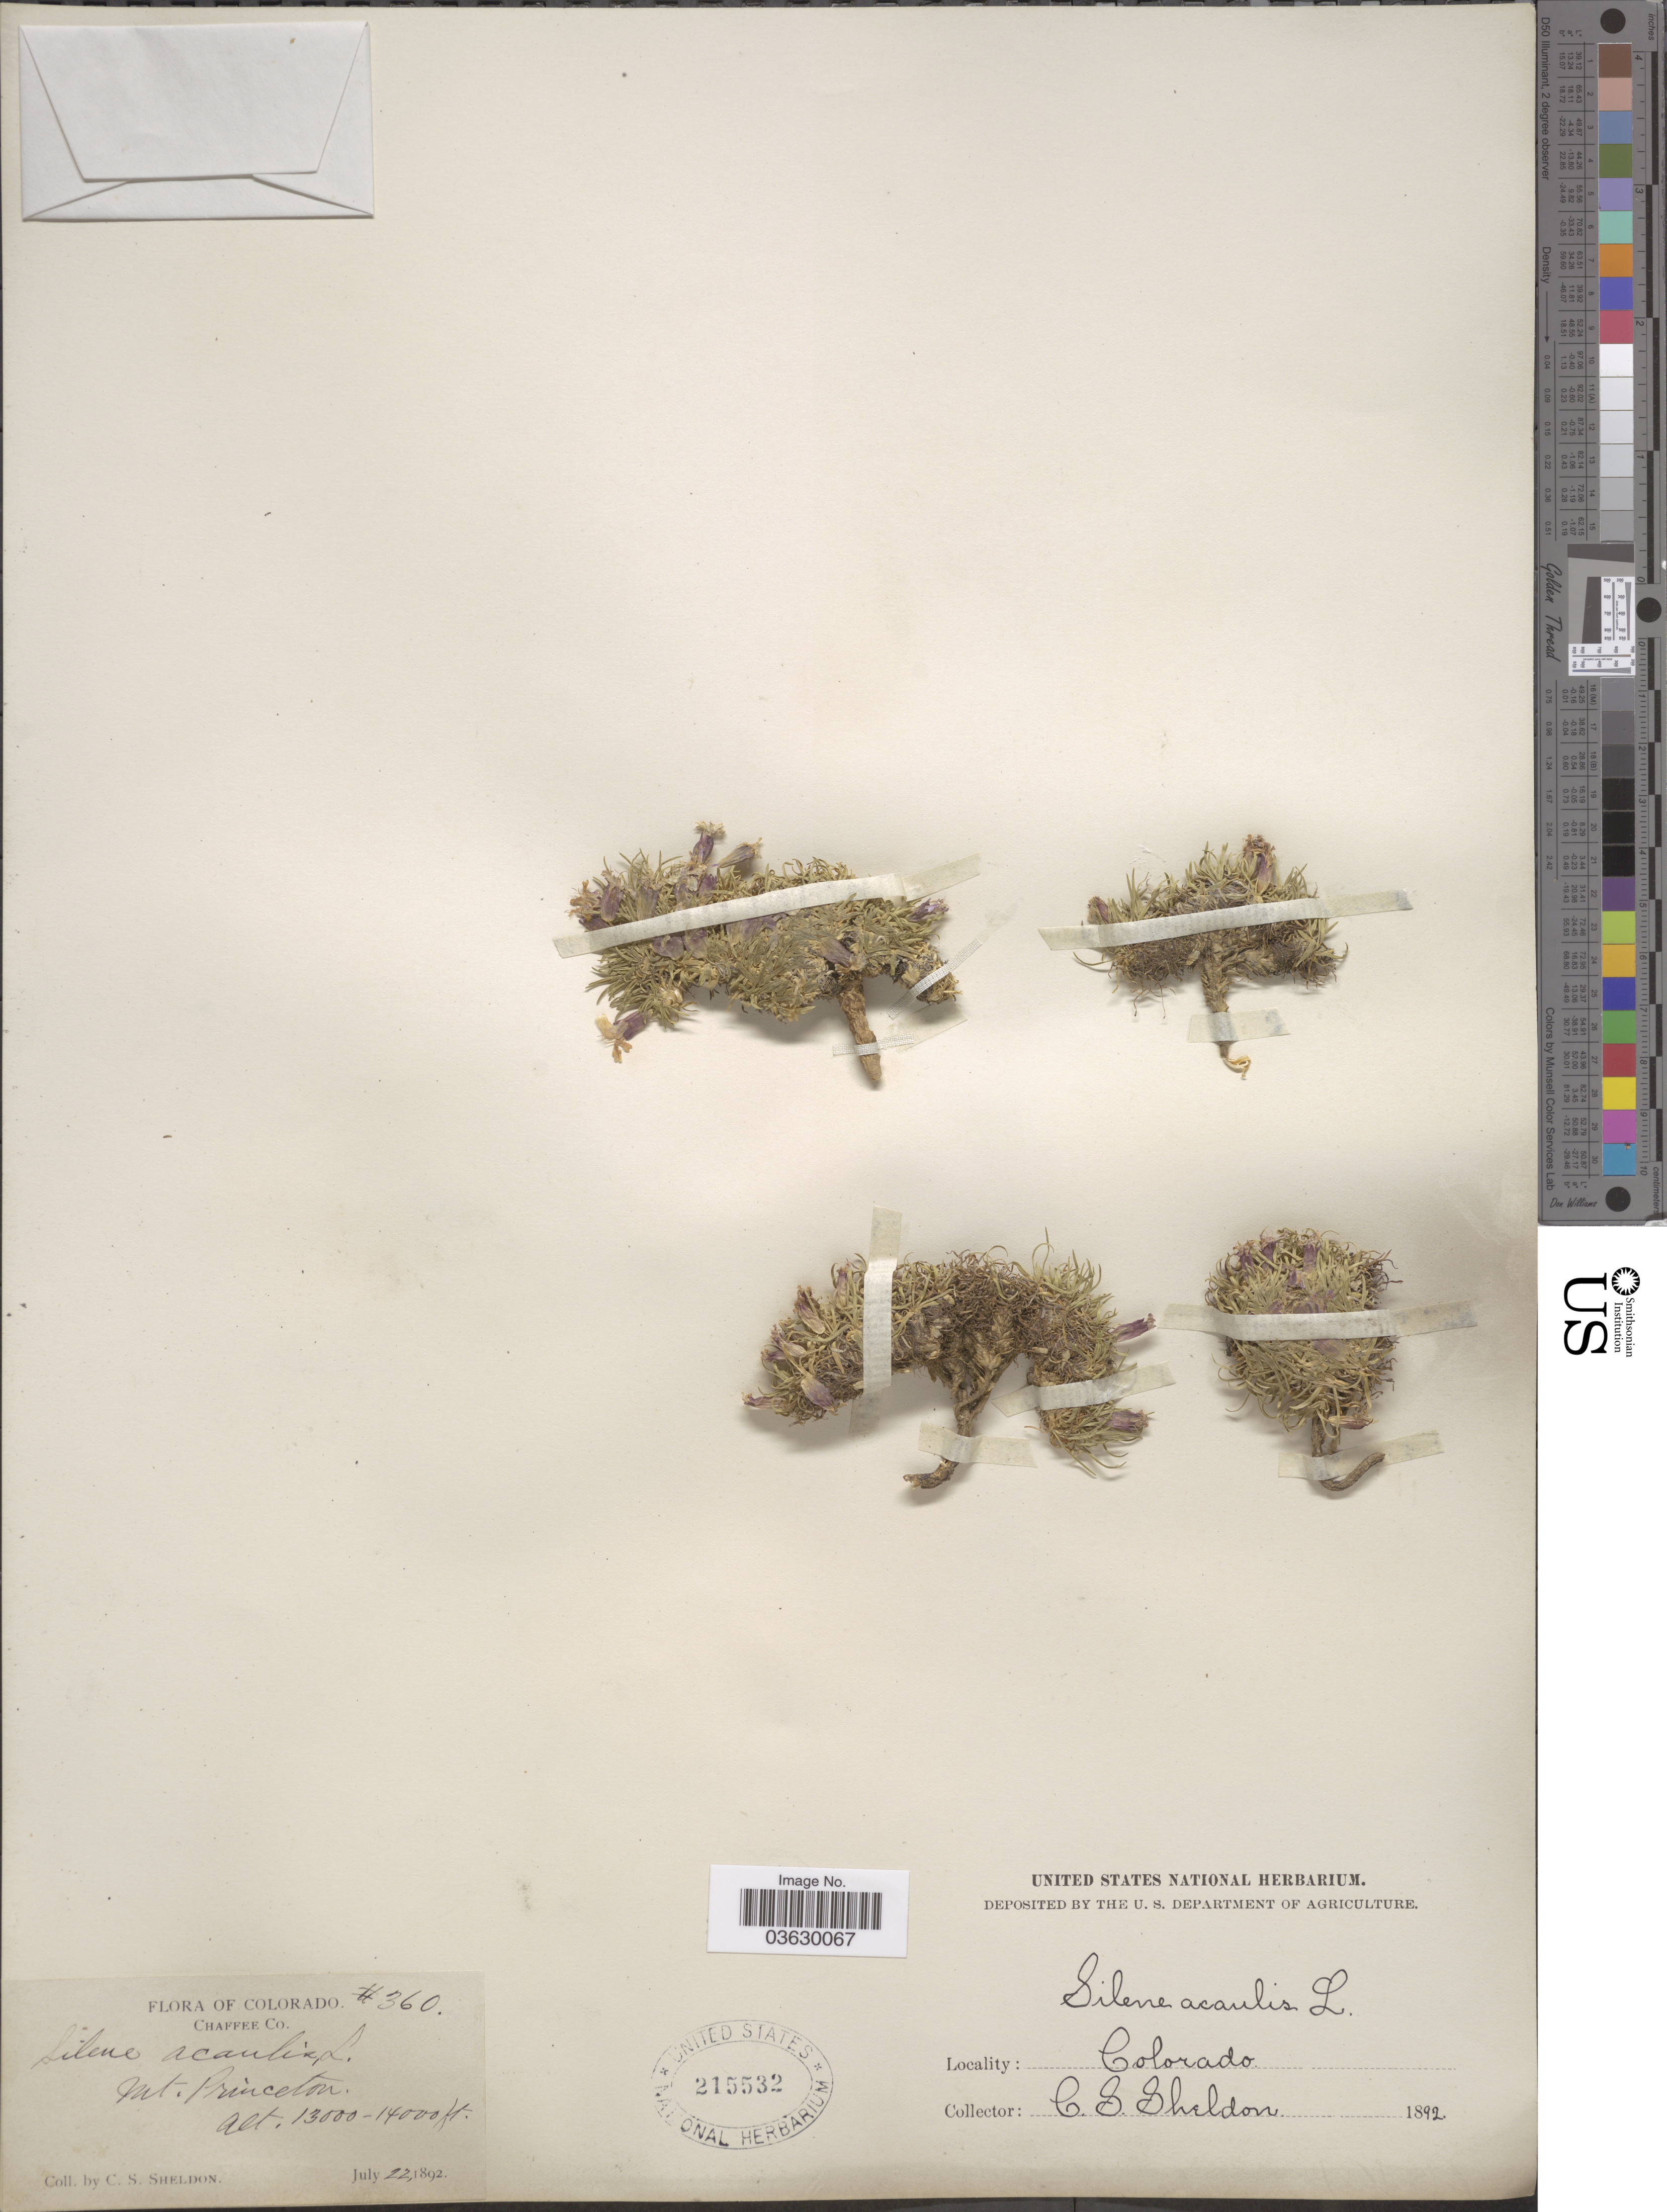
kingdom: Plantae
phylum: Tracheophyta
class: Magnoliopsida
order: Caryophyllales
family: Caryophyllaceae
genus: Silene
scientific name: Silene acaulis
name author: (L.) Jacq.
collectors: C. S. Sheldon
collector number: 360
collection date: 1892-07-22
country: United States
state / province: Colorado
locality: Chaffee Co. Mt. Princeton.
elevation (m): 3962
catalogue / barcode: US 215532